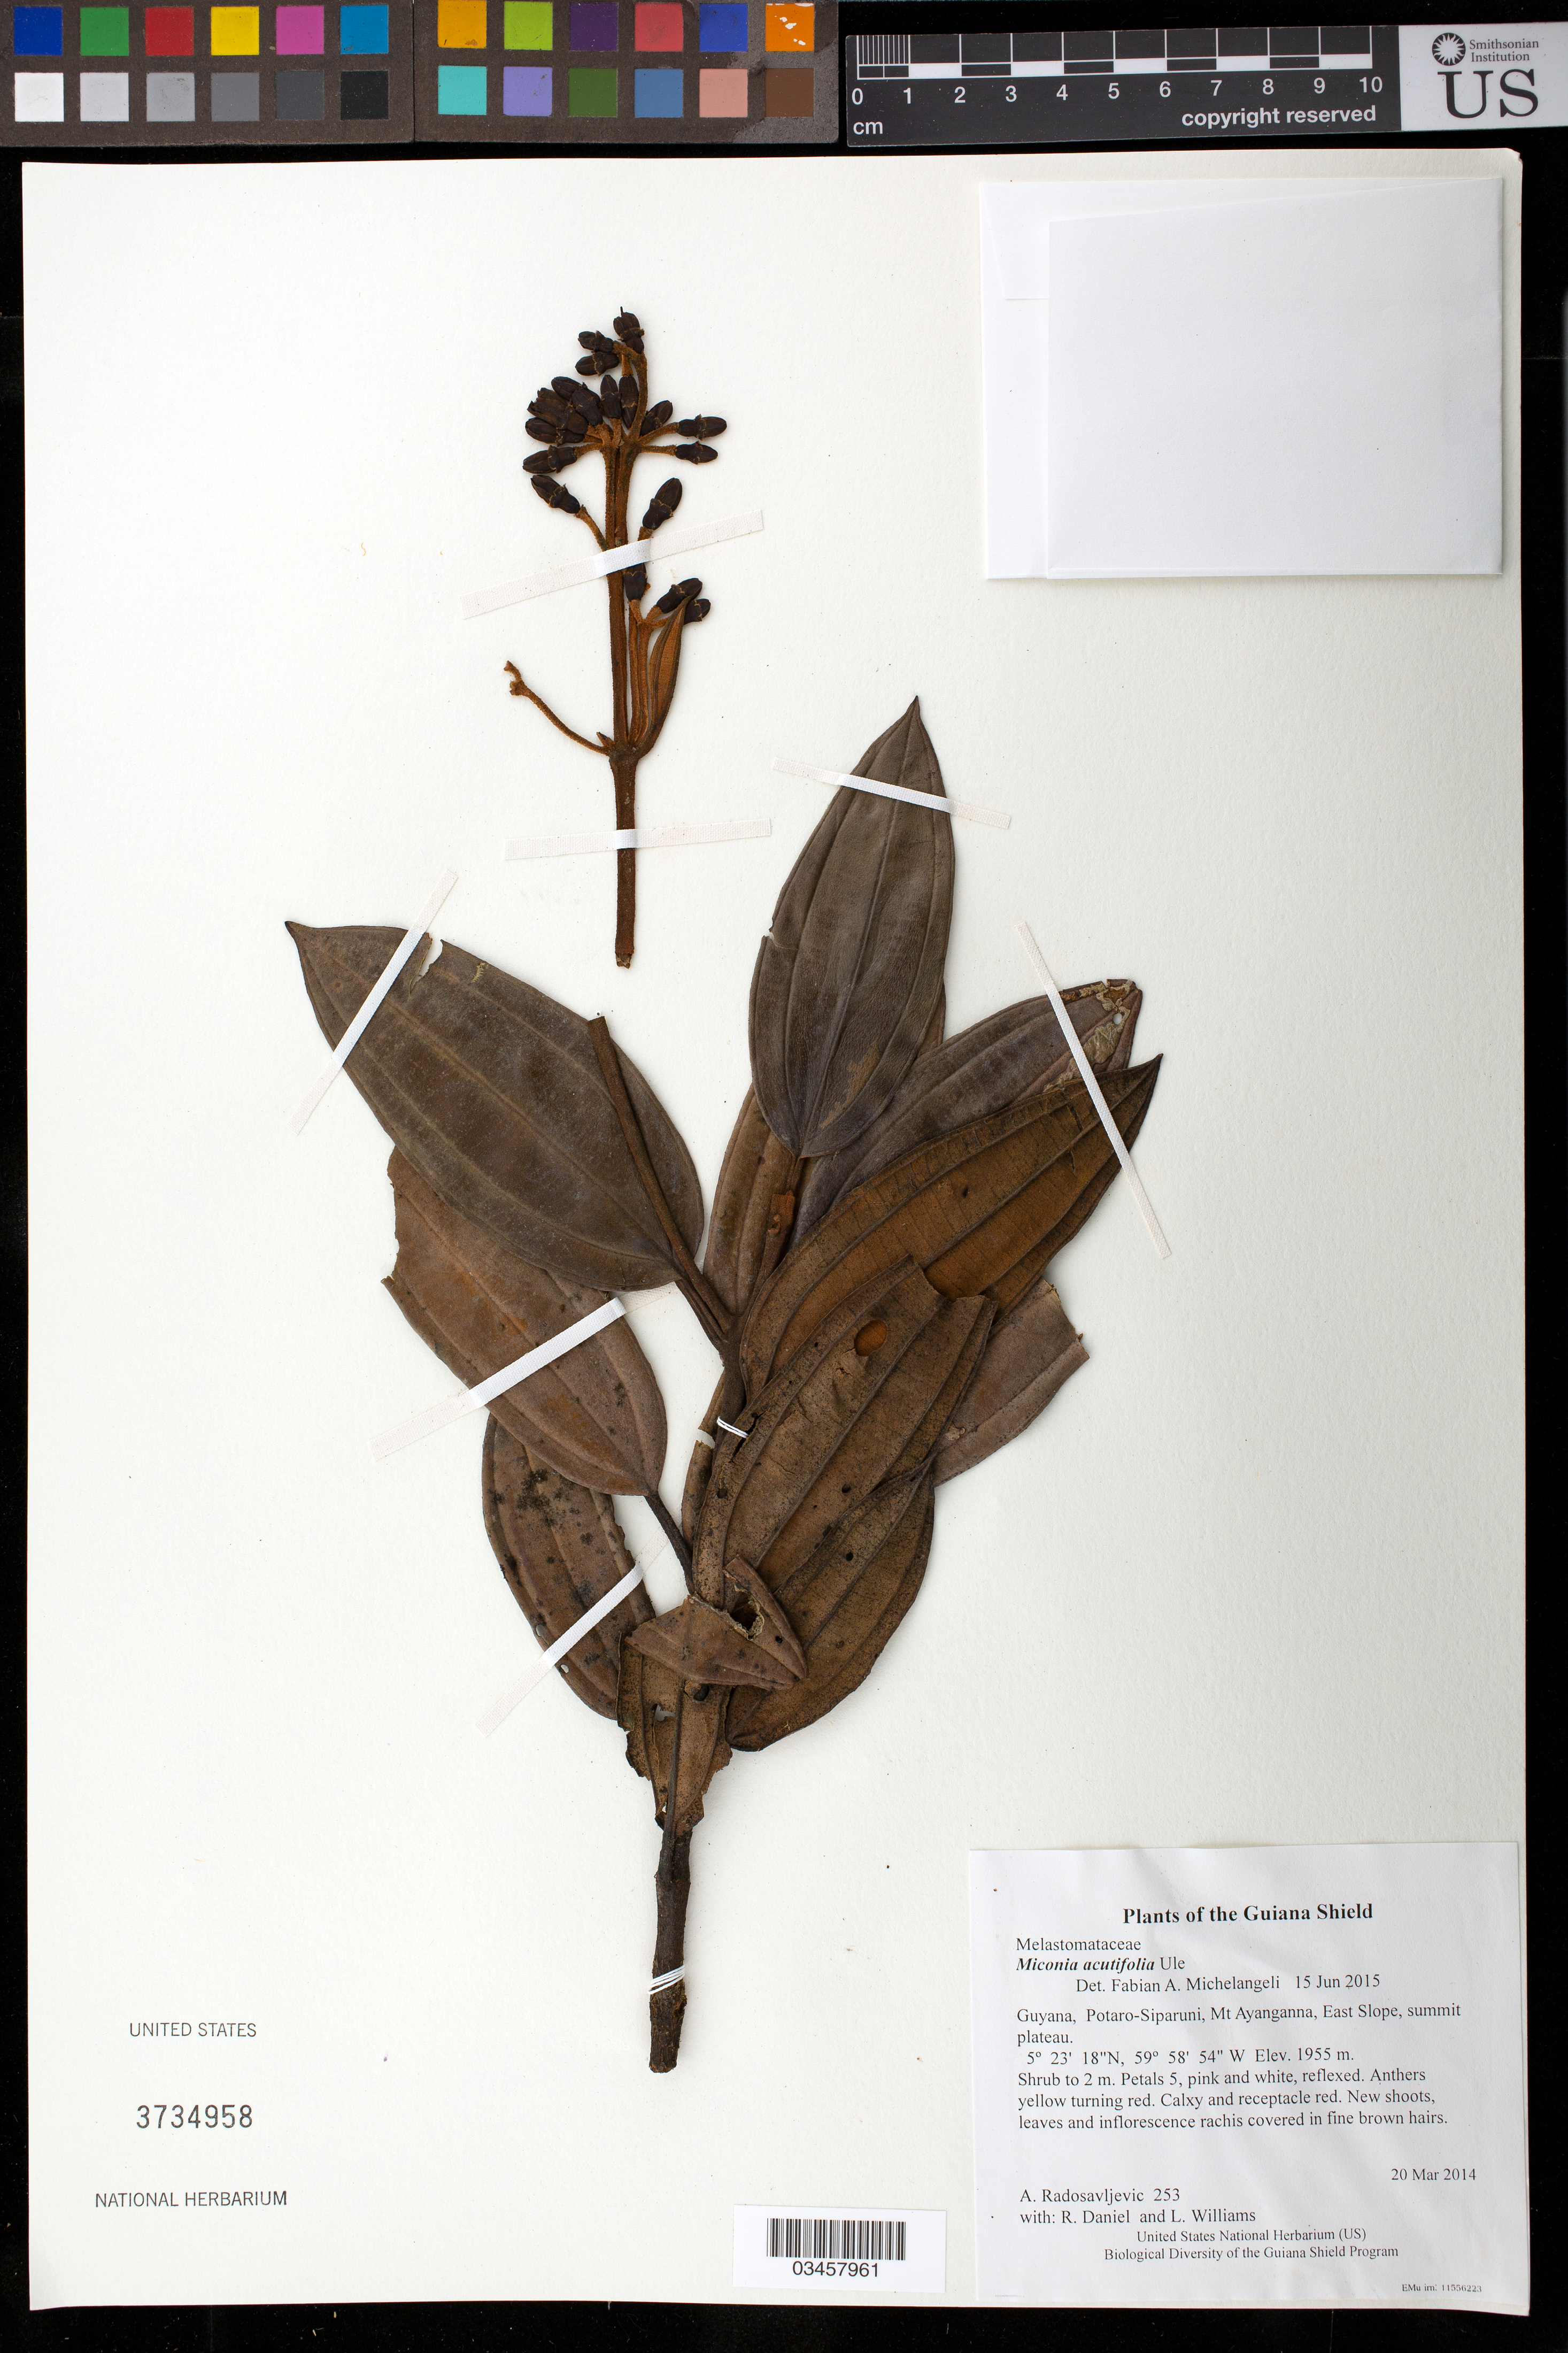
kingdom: Plantae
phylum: Tracheophyta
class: Magnoliopsida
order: Myrtales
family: Melastomataceae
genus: Miconia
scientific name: Miconia acutifolia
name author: Ule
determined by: Michelangeli, F. A.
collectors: A. Radosavljevic, R. Daniel & L. Williams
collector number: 253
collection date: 2014-03-20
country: Guyana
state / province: Potaro-Siparuni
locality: Mt Ayanganna, East Slope, summit plateau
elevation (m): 1955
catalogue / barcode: US 3734958